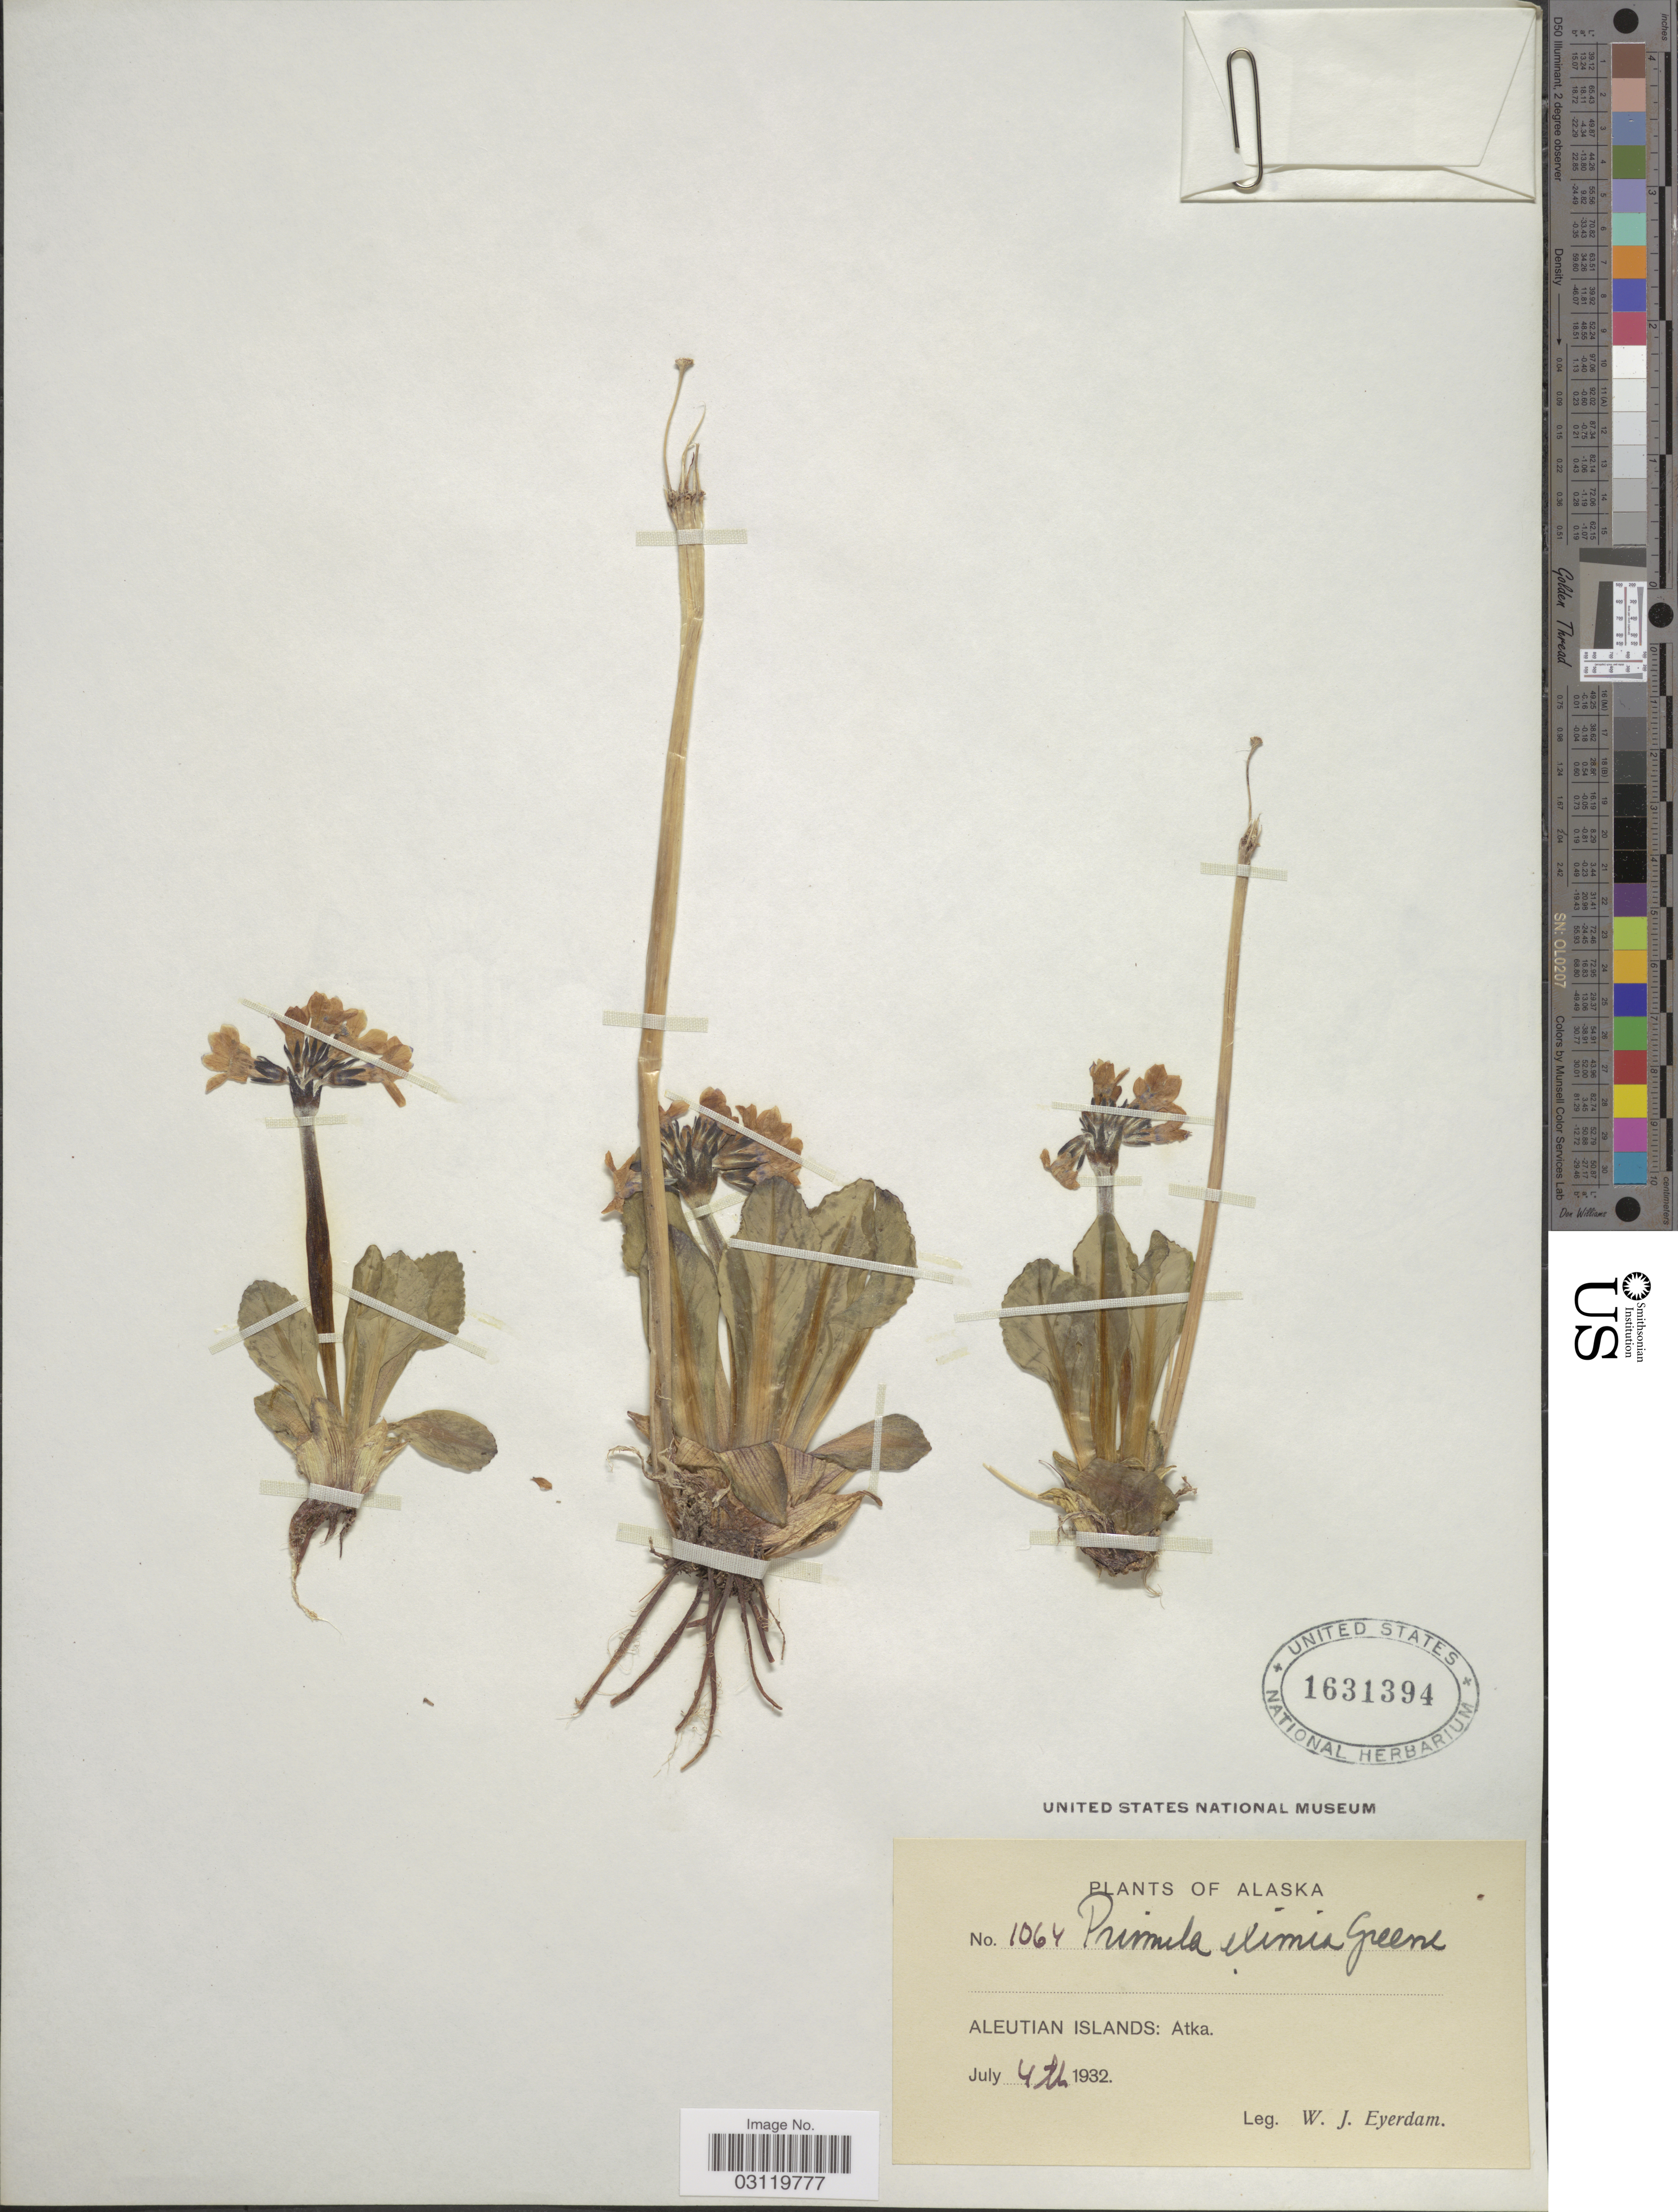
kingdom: Plantae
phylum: Tracheophyta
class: Magnoliopsida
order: Ericales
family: Primulaceae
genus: Primula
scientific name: Primula tschuktschorum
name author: Kjellm.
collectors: W. J. Eyerdam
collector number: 1064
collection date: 1932-07-04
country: United States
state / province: Alaska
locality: Aleutian Islands: Atka.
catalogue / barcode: US 1631394